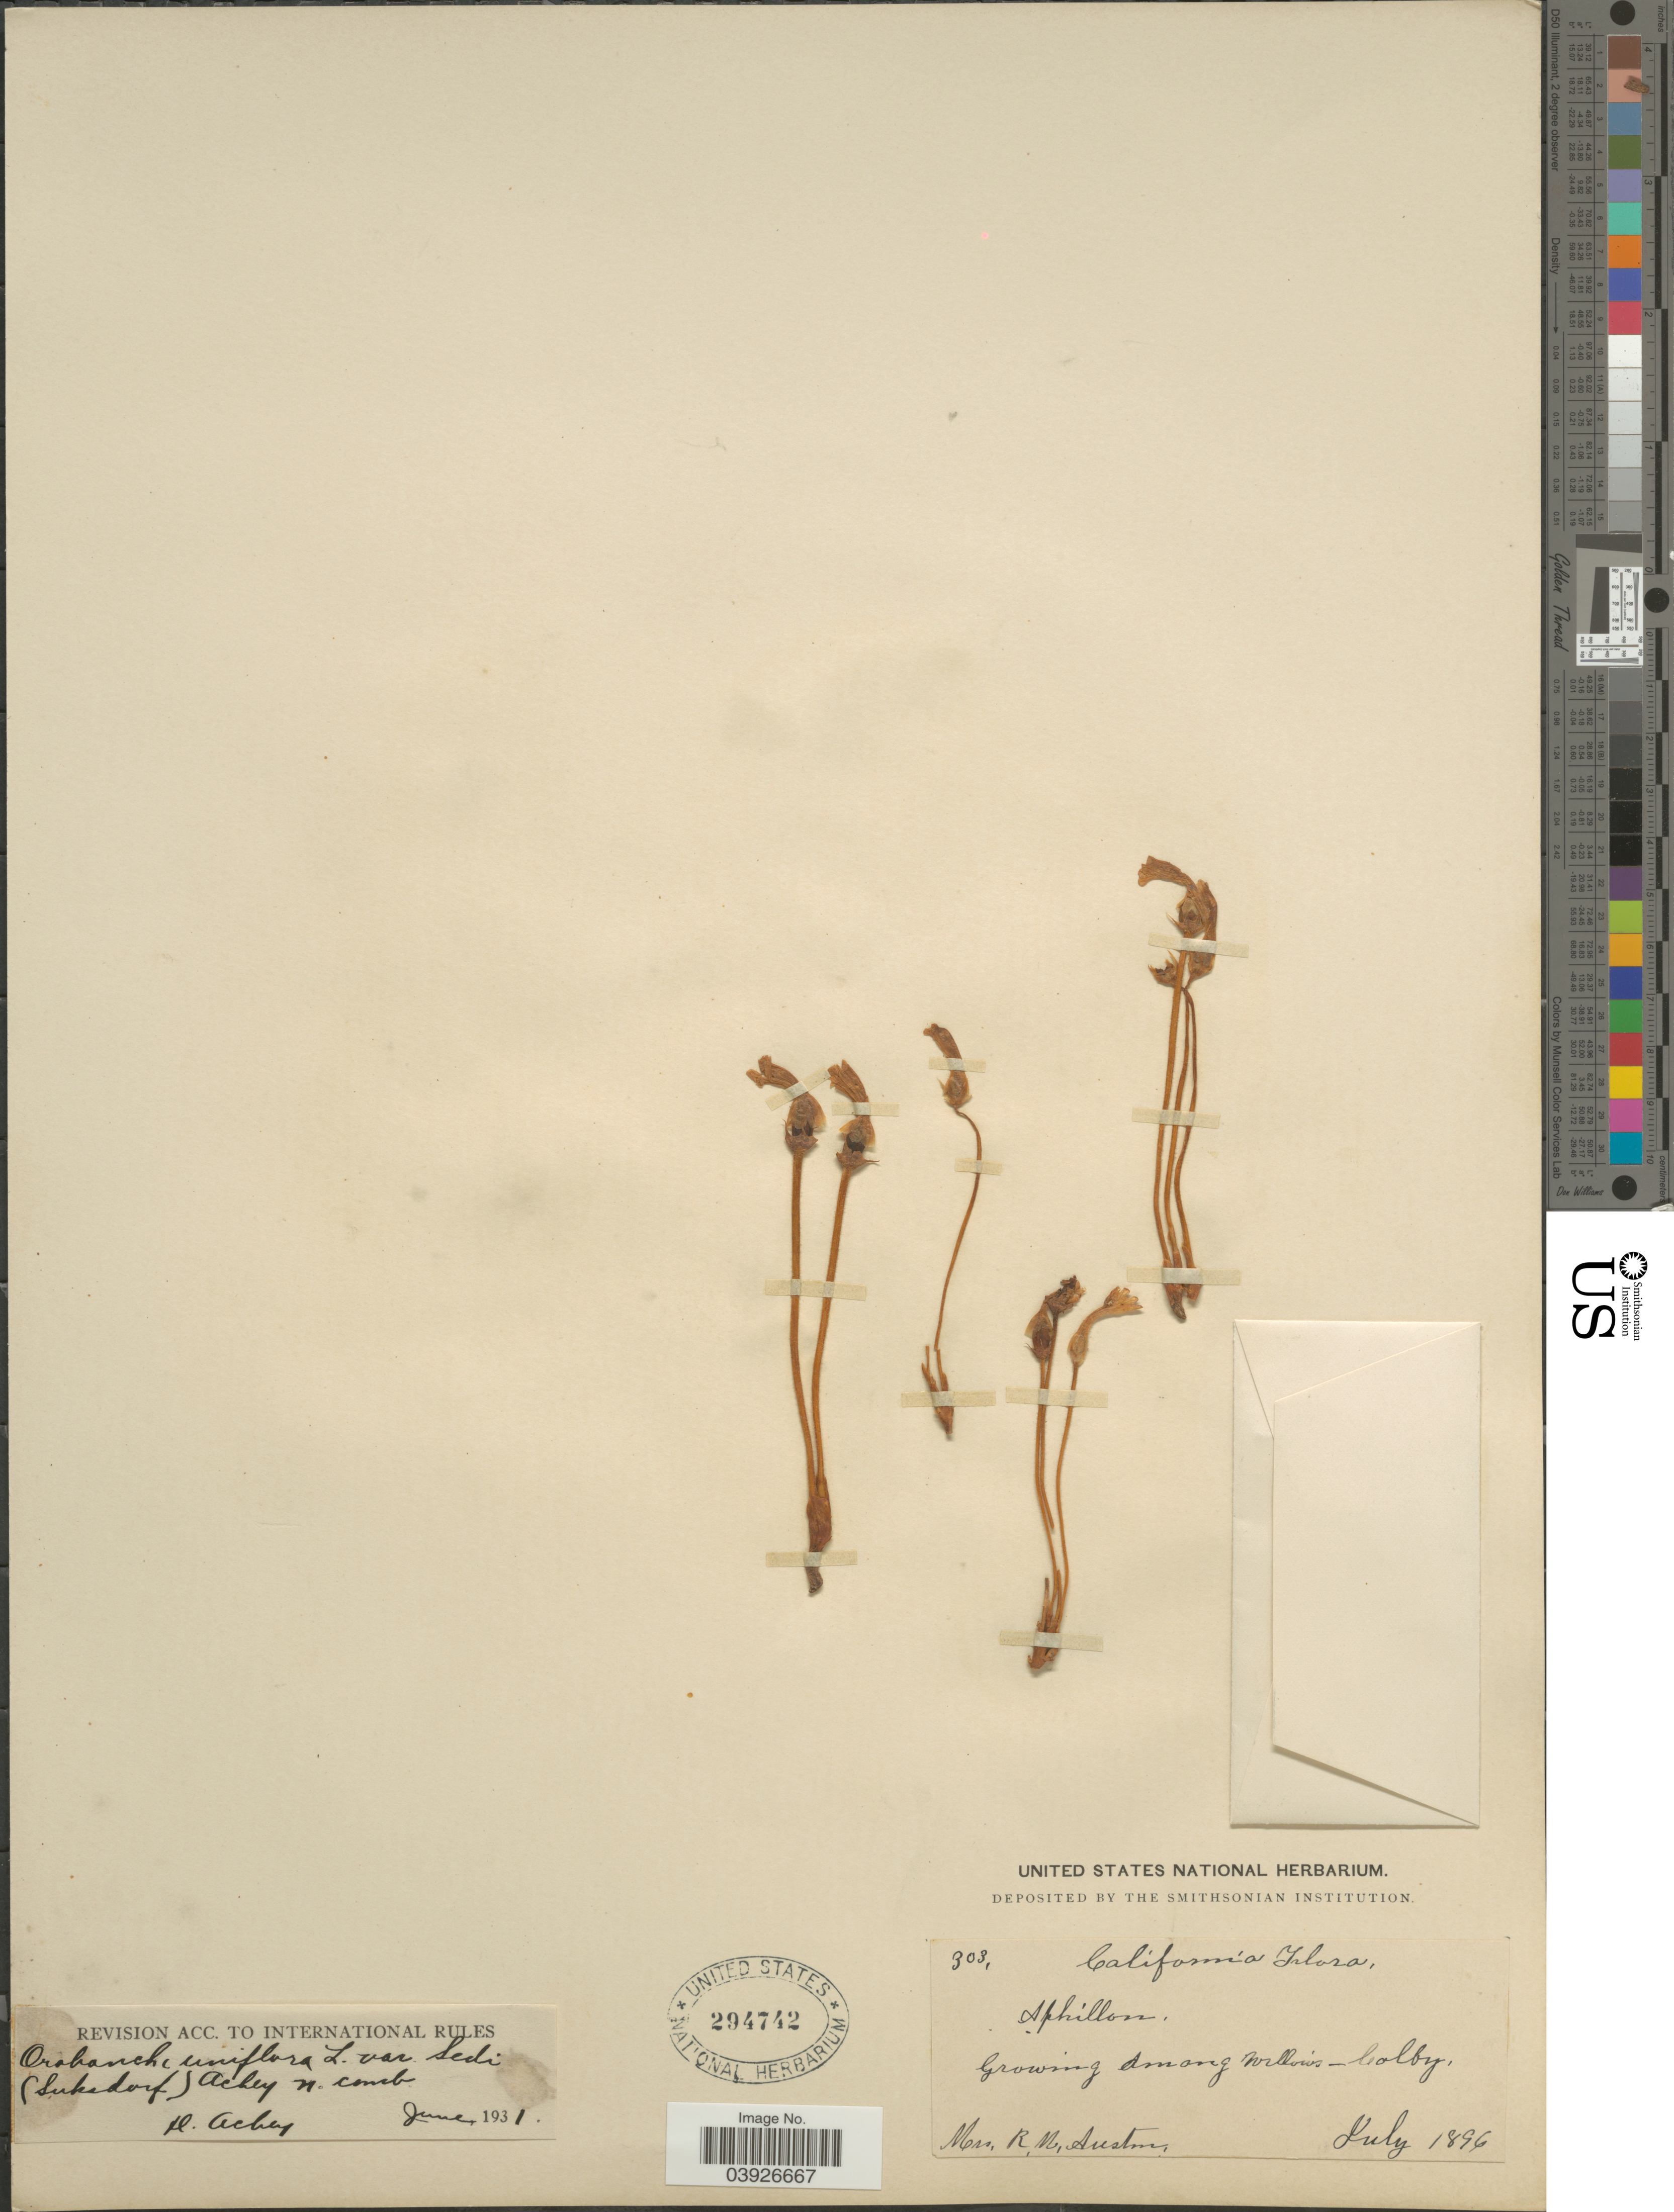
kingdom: Plantae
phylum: Tracheophyta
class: Magnoliopsida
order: Lamiales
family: Orobanchaceae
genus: Aphyllon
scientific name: Aphyllon sedi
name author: Suksd.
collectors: R. Austin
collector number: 303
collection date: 1896-07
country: United States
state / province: California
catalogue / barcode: US 294742